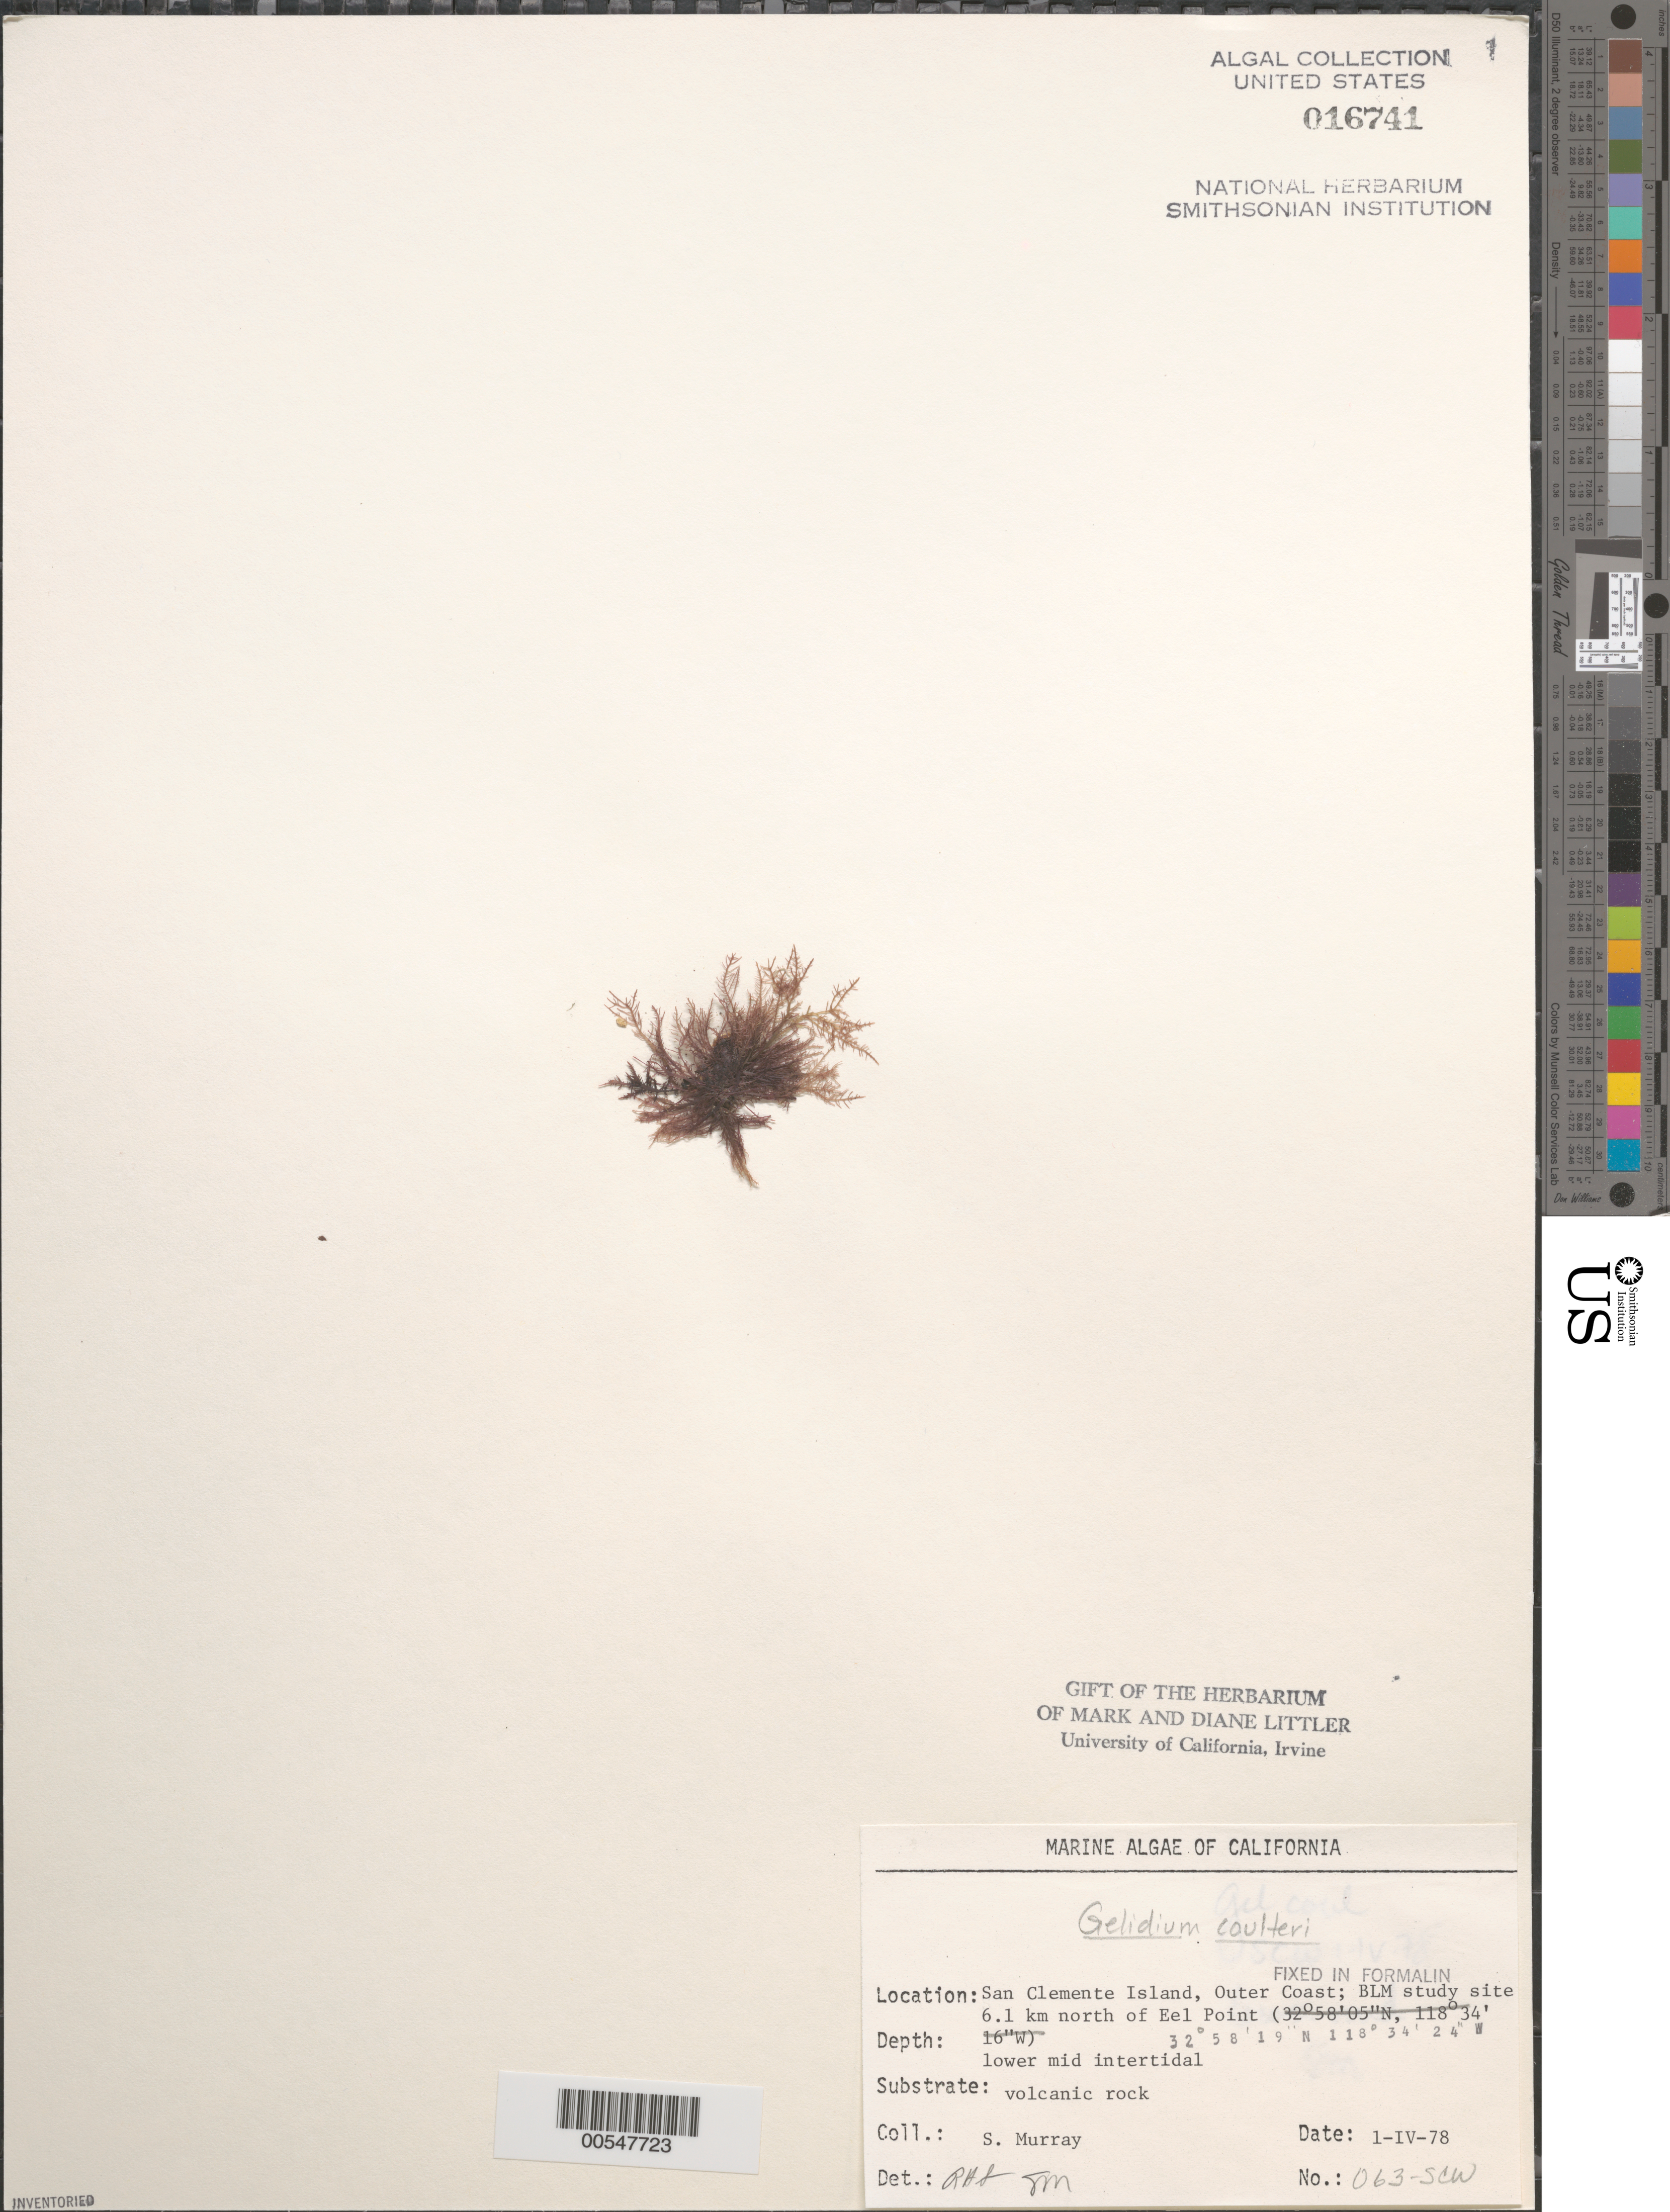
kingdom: Plantae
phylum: Rhodophyta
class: Florideophyceae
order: Gelidiales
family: Gelidiaceae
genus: Gelidium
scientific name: Gelidium coulteri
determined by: Sims, Robert H.; Murray, S. N.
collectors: S. N. Murray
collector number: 063-scw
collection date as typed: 01 Apr 1978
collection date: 1978-04-01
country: United States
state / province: California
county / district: Los Angeles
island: San Clemente Island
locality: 6.1 km north of Eel Point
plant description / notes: BLM-SOCALBIGHT Rocky Intertidal Survey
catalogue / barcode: US 16741